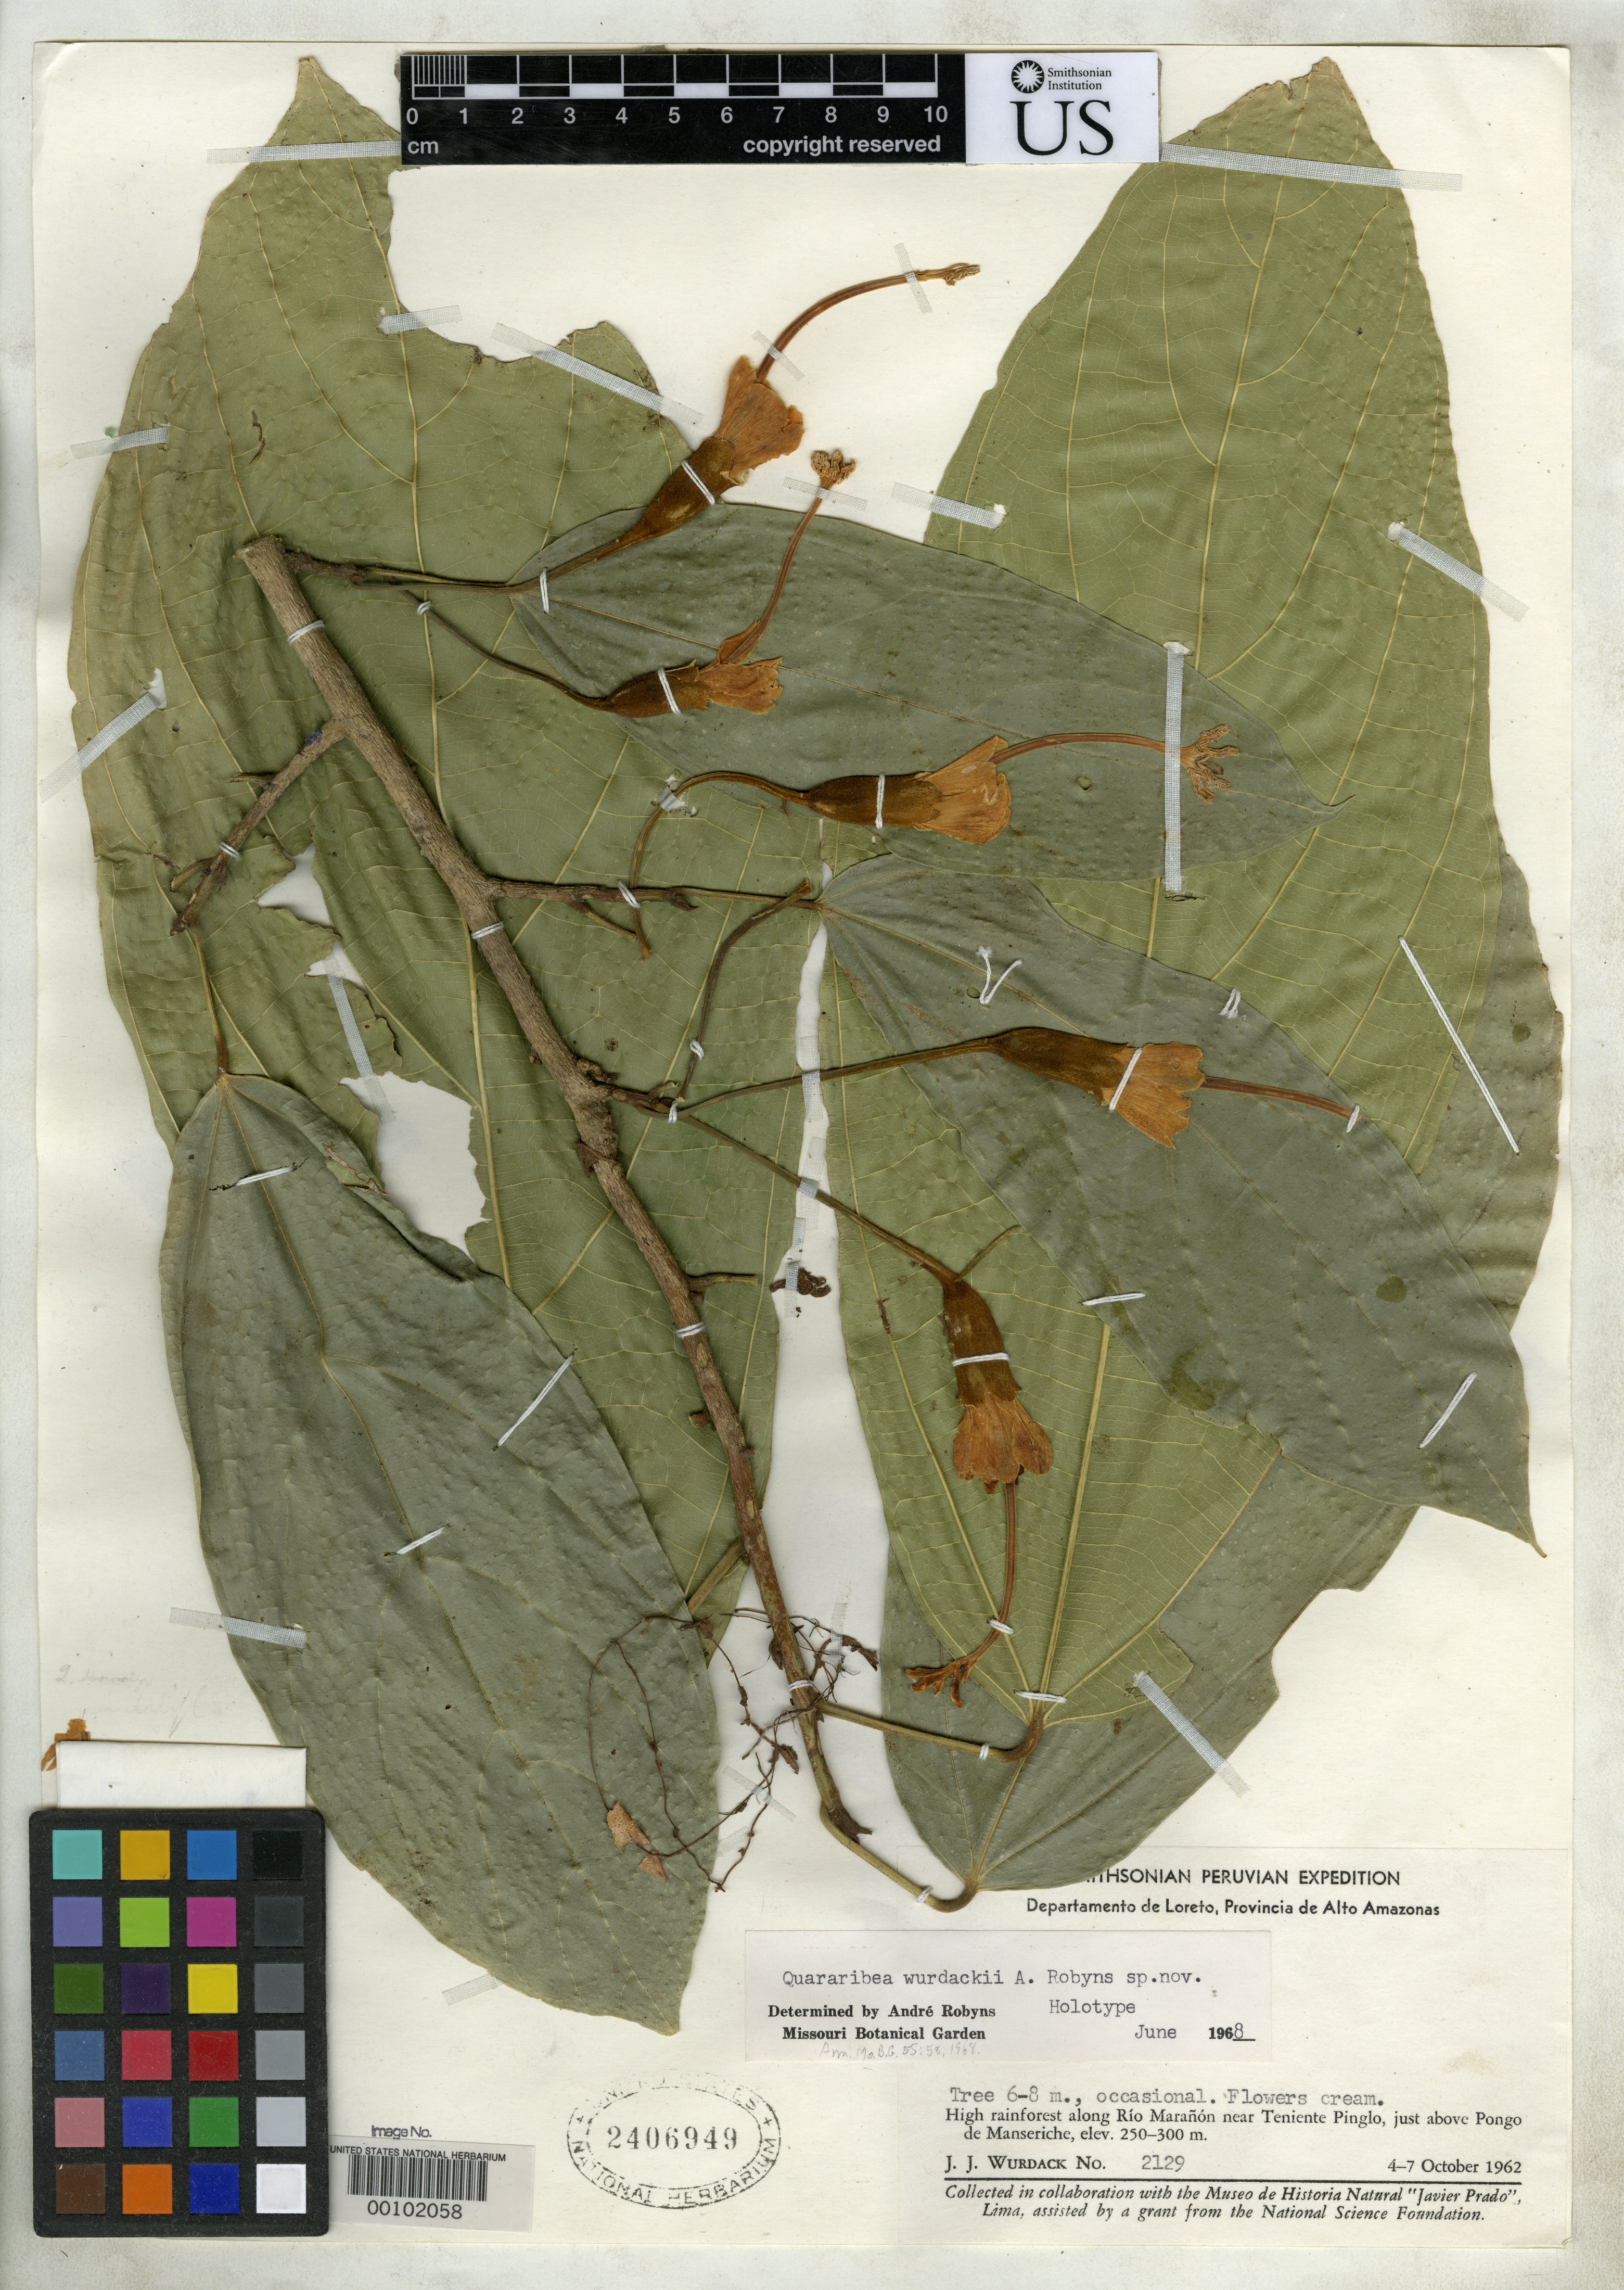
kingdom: Plantae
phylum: Tracheophyta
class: Magnoliopsida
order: Malvales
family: Malvaceae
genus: Quararibea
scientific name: Quararibea wurdackii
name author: A. Robyns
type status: Holotype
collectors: J. J. Wurdack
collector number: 2129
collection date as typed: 04 Oct 1962 to 07 Oct 1962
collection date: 1962-10-04/1962-10-07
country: Peru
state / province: Loreto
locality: Alto Amazonas, Pongo de Manseriche.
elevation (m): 250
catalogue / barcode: US 2406949